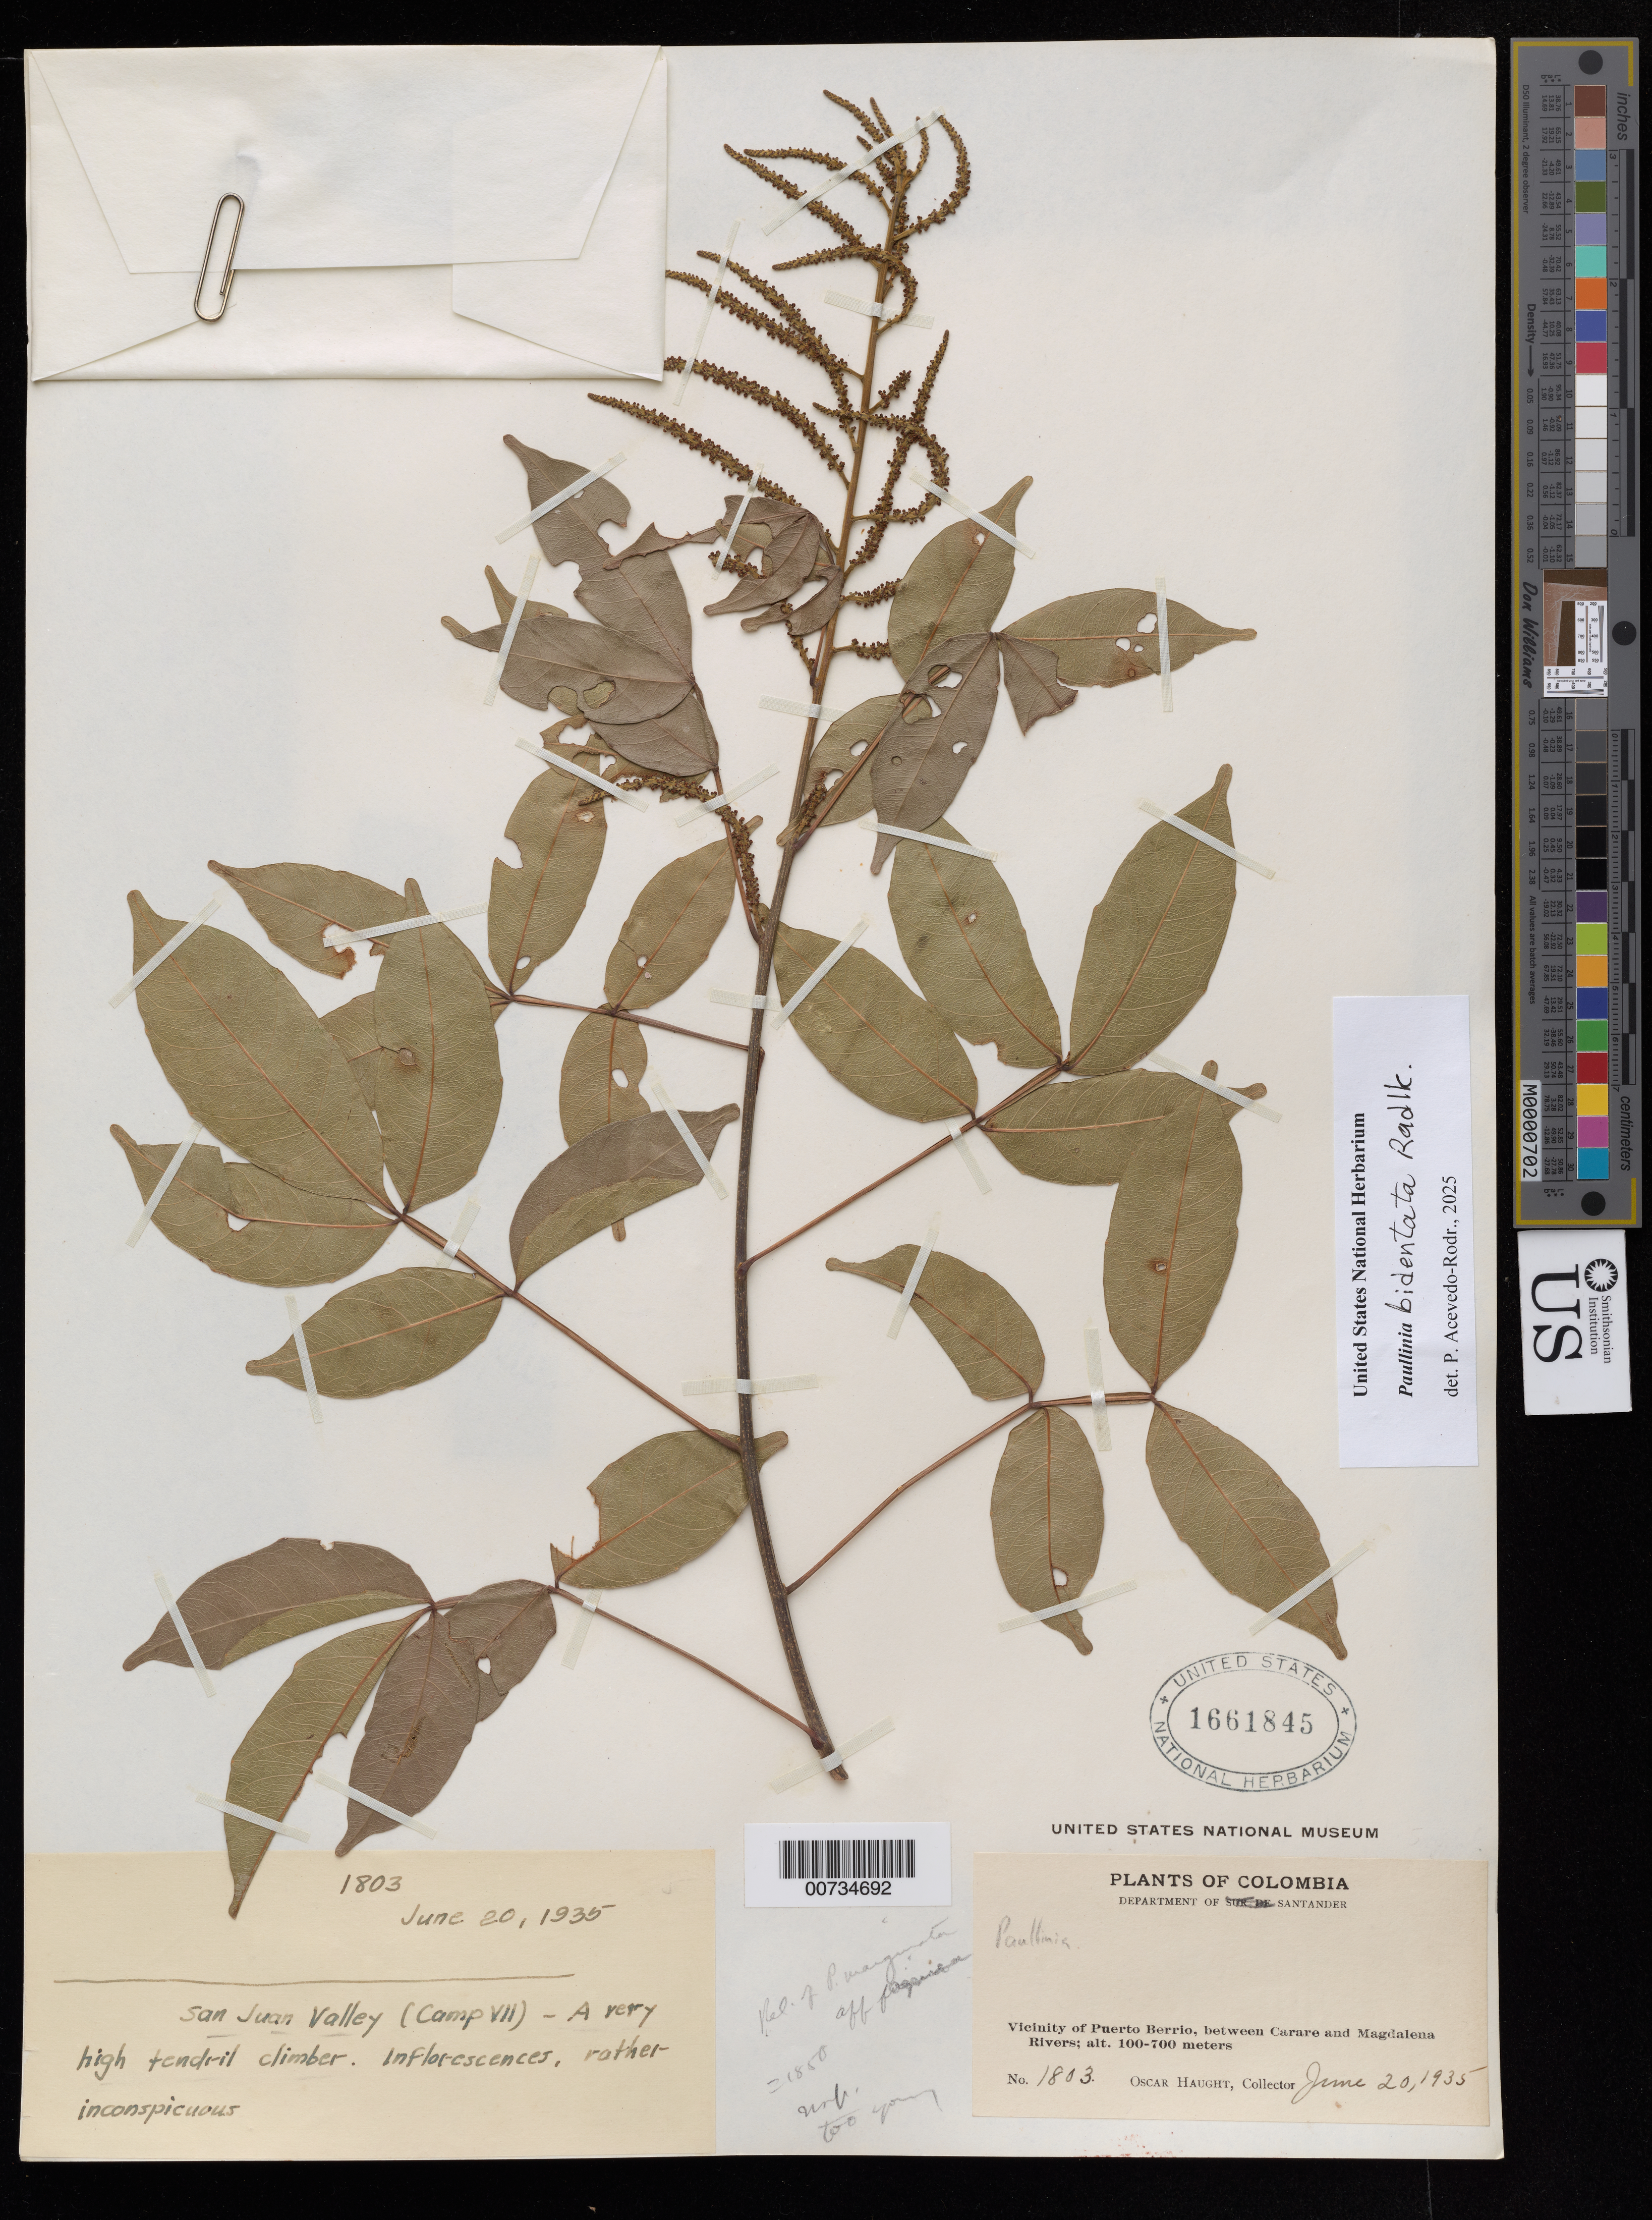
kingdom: Plantae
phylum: Tracheophyta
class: Magnoliopsida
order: Sapindales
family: Sapindaceae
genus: Paullinia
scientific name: Paullinia bidentata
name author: Radlk.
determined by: Acevedo-Rodriguez, P., (US), Smithsonian Institution - National Museum of Natural History (UNITED STATES)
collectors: O. Haught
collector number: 1803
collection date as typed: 20 Jun 1935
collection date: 1935-06-20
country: Colombia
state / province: Santander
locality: San Juan Valley (Camp VII); vicinity of Puerto Barrio, between Carare and Magdalena Rivers.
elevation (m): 100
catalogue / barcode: US 1661845